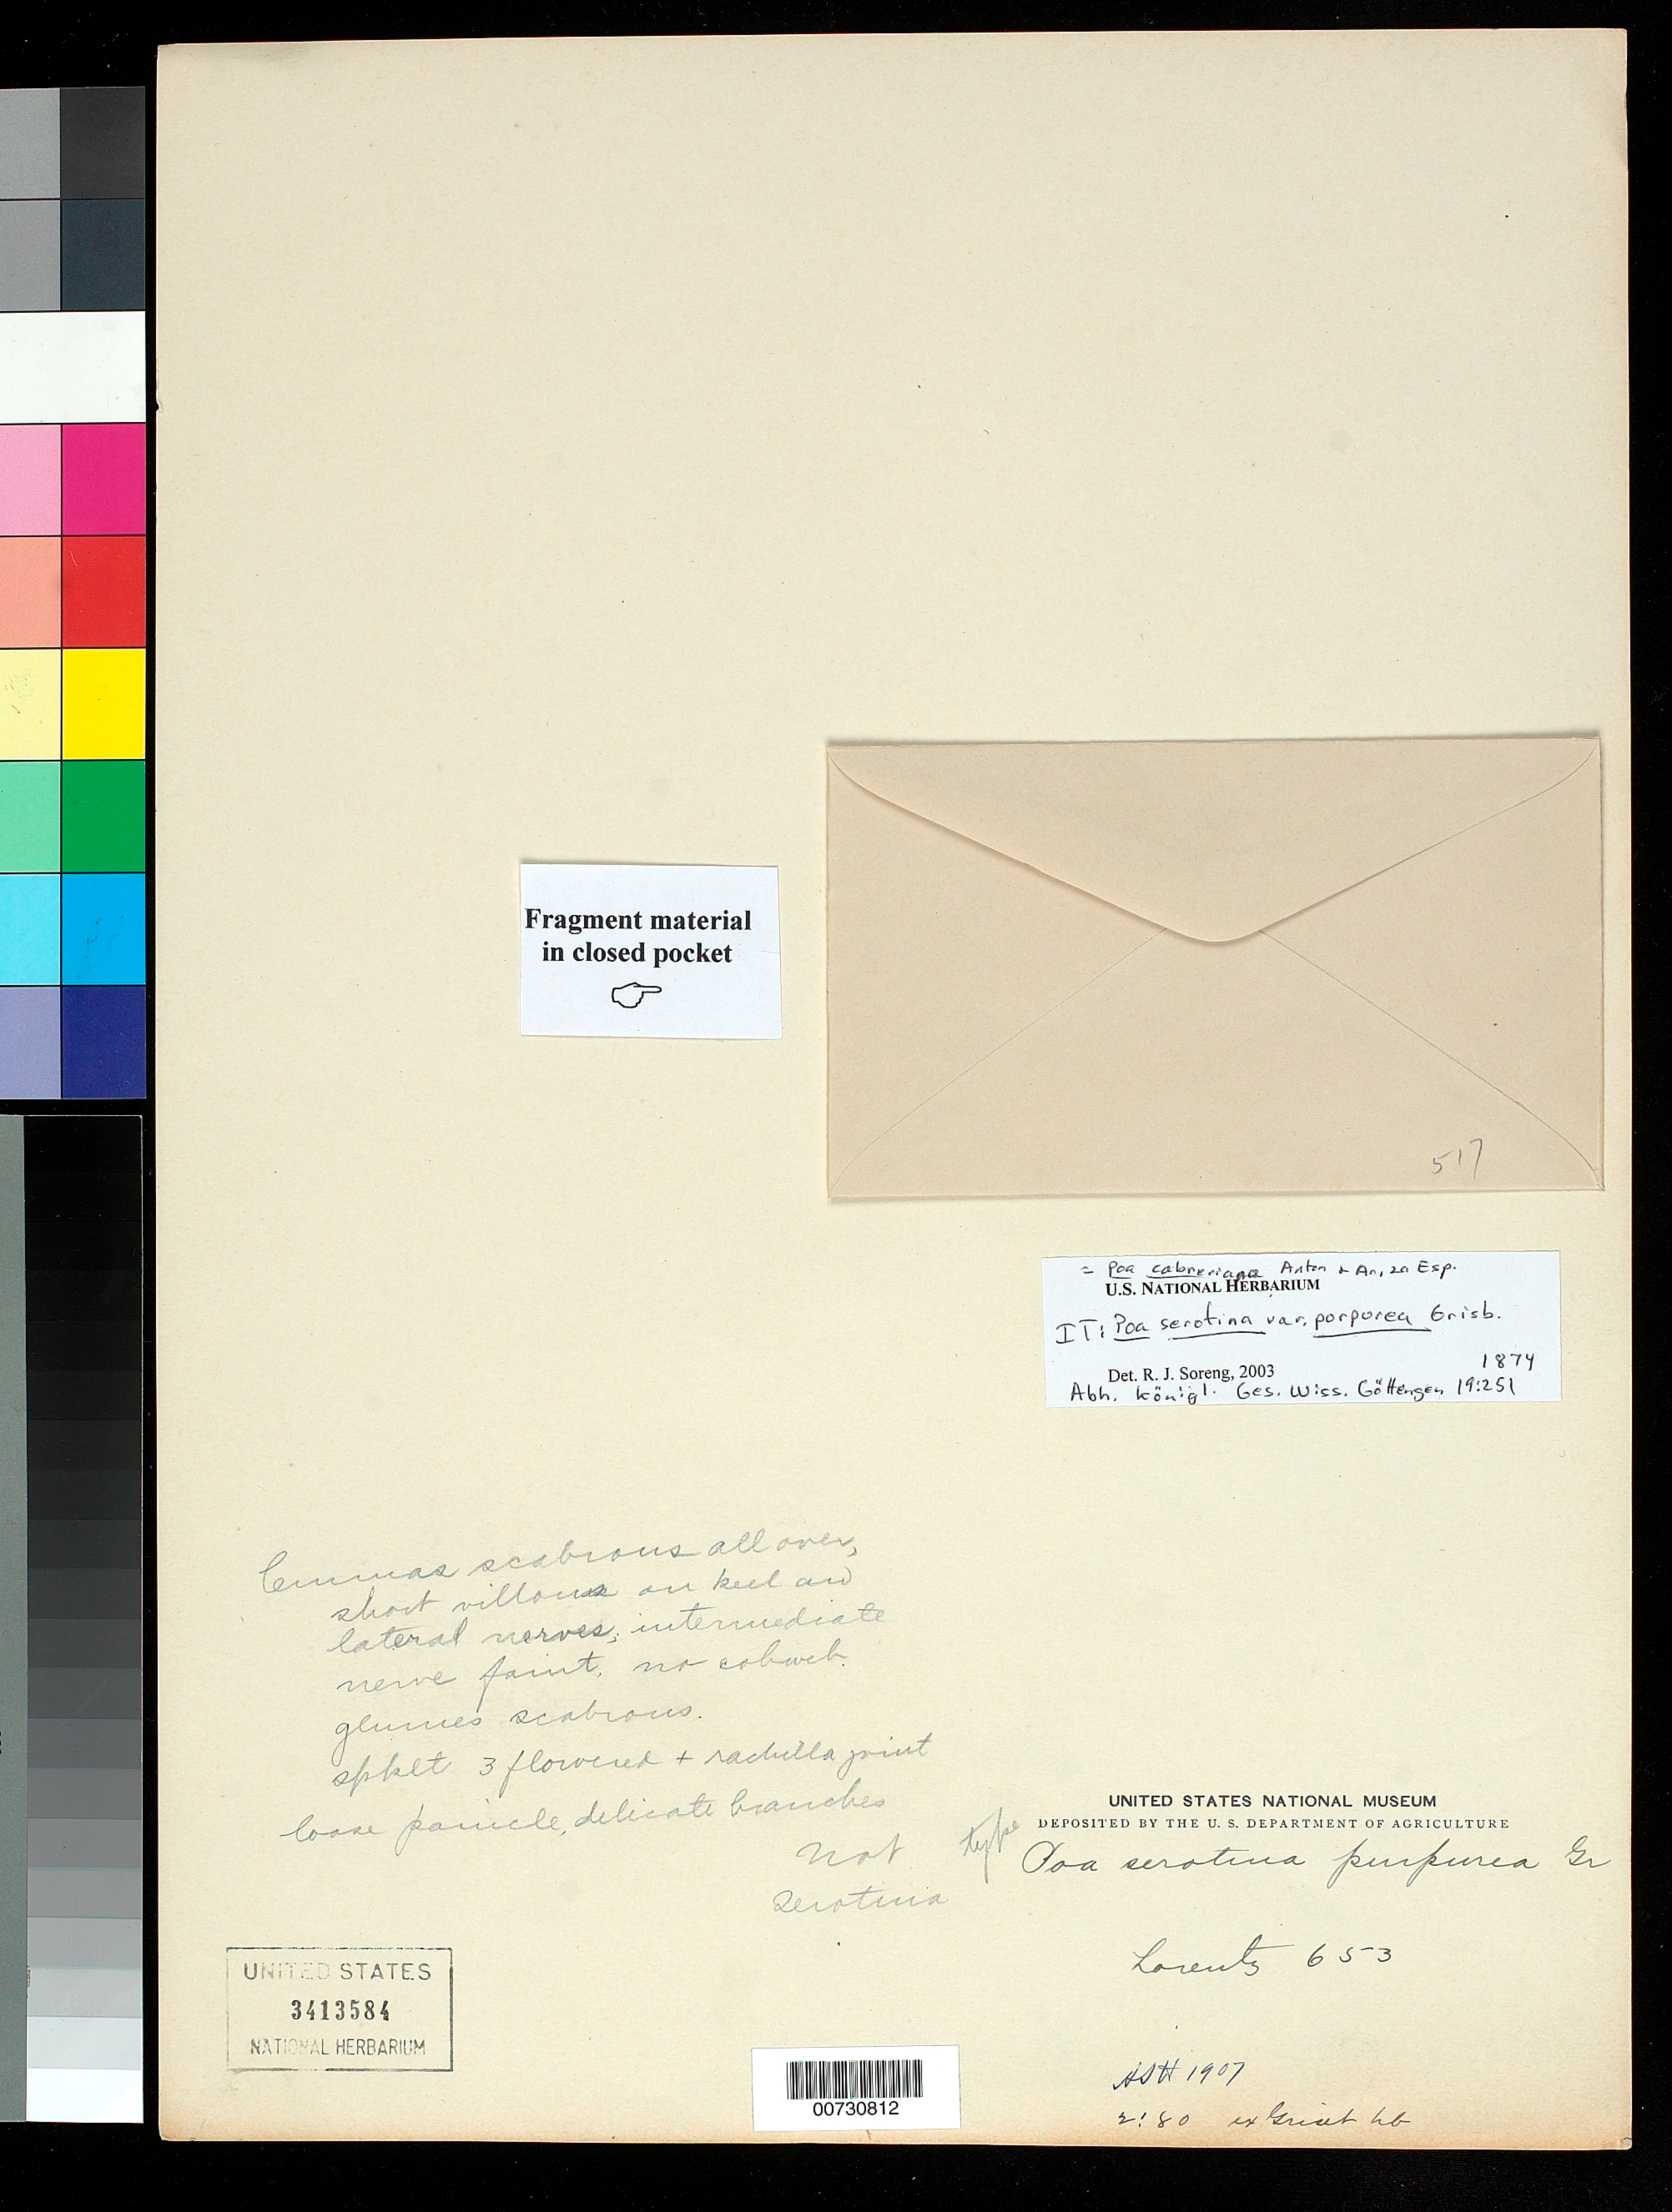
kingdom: Plantae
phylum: Tracheophyta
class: Liliopsida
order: Poales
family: Poaceae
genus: Poa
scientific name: Poa serotina var. purpurea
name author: Griseb.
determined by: Soreng, Robert J., Research Associate (BOT), Smithsonian Institution - National Museum of Natural History (UNITED STATES)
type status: Isotype Fragment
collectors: P. G. Lorentz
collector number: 653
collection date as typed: Feb 1872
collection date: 1872-02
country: Argentina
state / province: Catamarca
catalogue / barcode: US 3413584